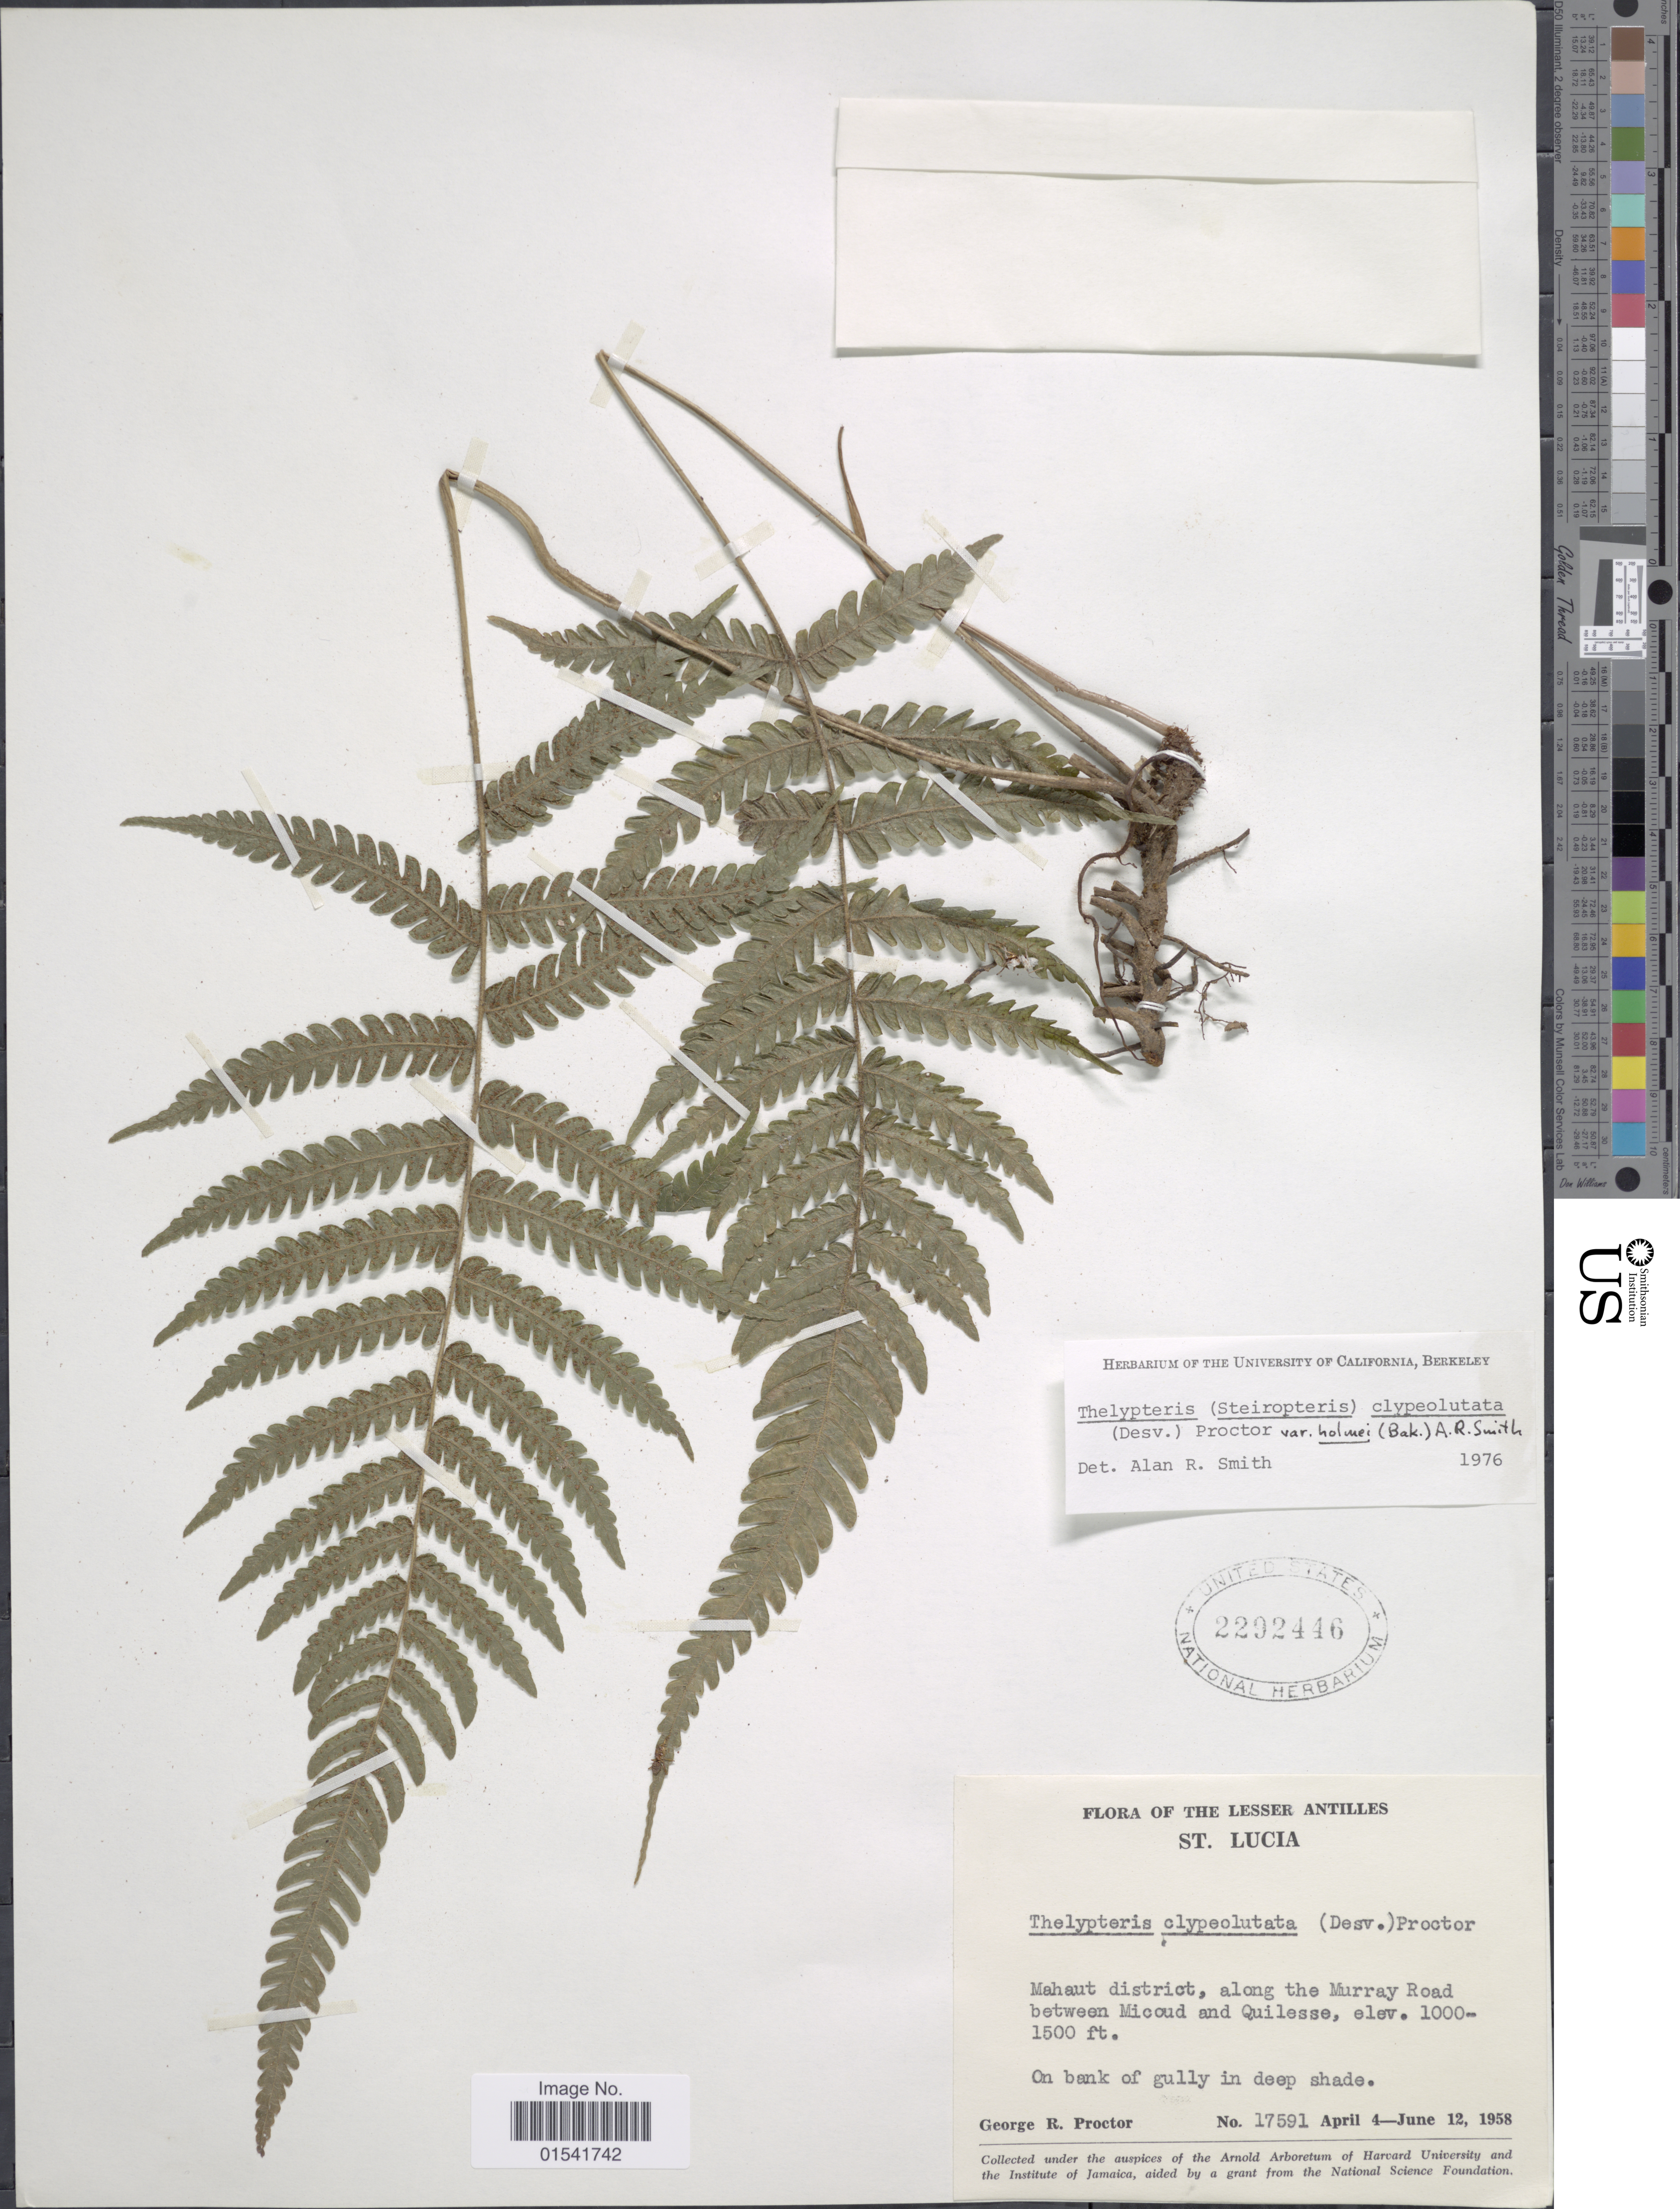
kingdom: Plantae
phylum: Tracheophyta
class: Polypodiopsida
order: Polypodiales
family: Thelypteridaceae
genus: Steiropteris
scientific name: Steiropteris clypeolutata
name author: (Desv.) Pic. Serm.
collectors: G. R. Proctor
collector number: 17591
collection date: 1958-04-04/1958-06-12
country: St. Lucia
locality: The Lesser Antilles, Mahaut district, along the Murray Road between Micoud and Quilesse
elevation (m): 305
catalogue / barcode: US 2292446